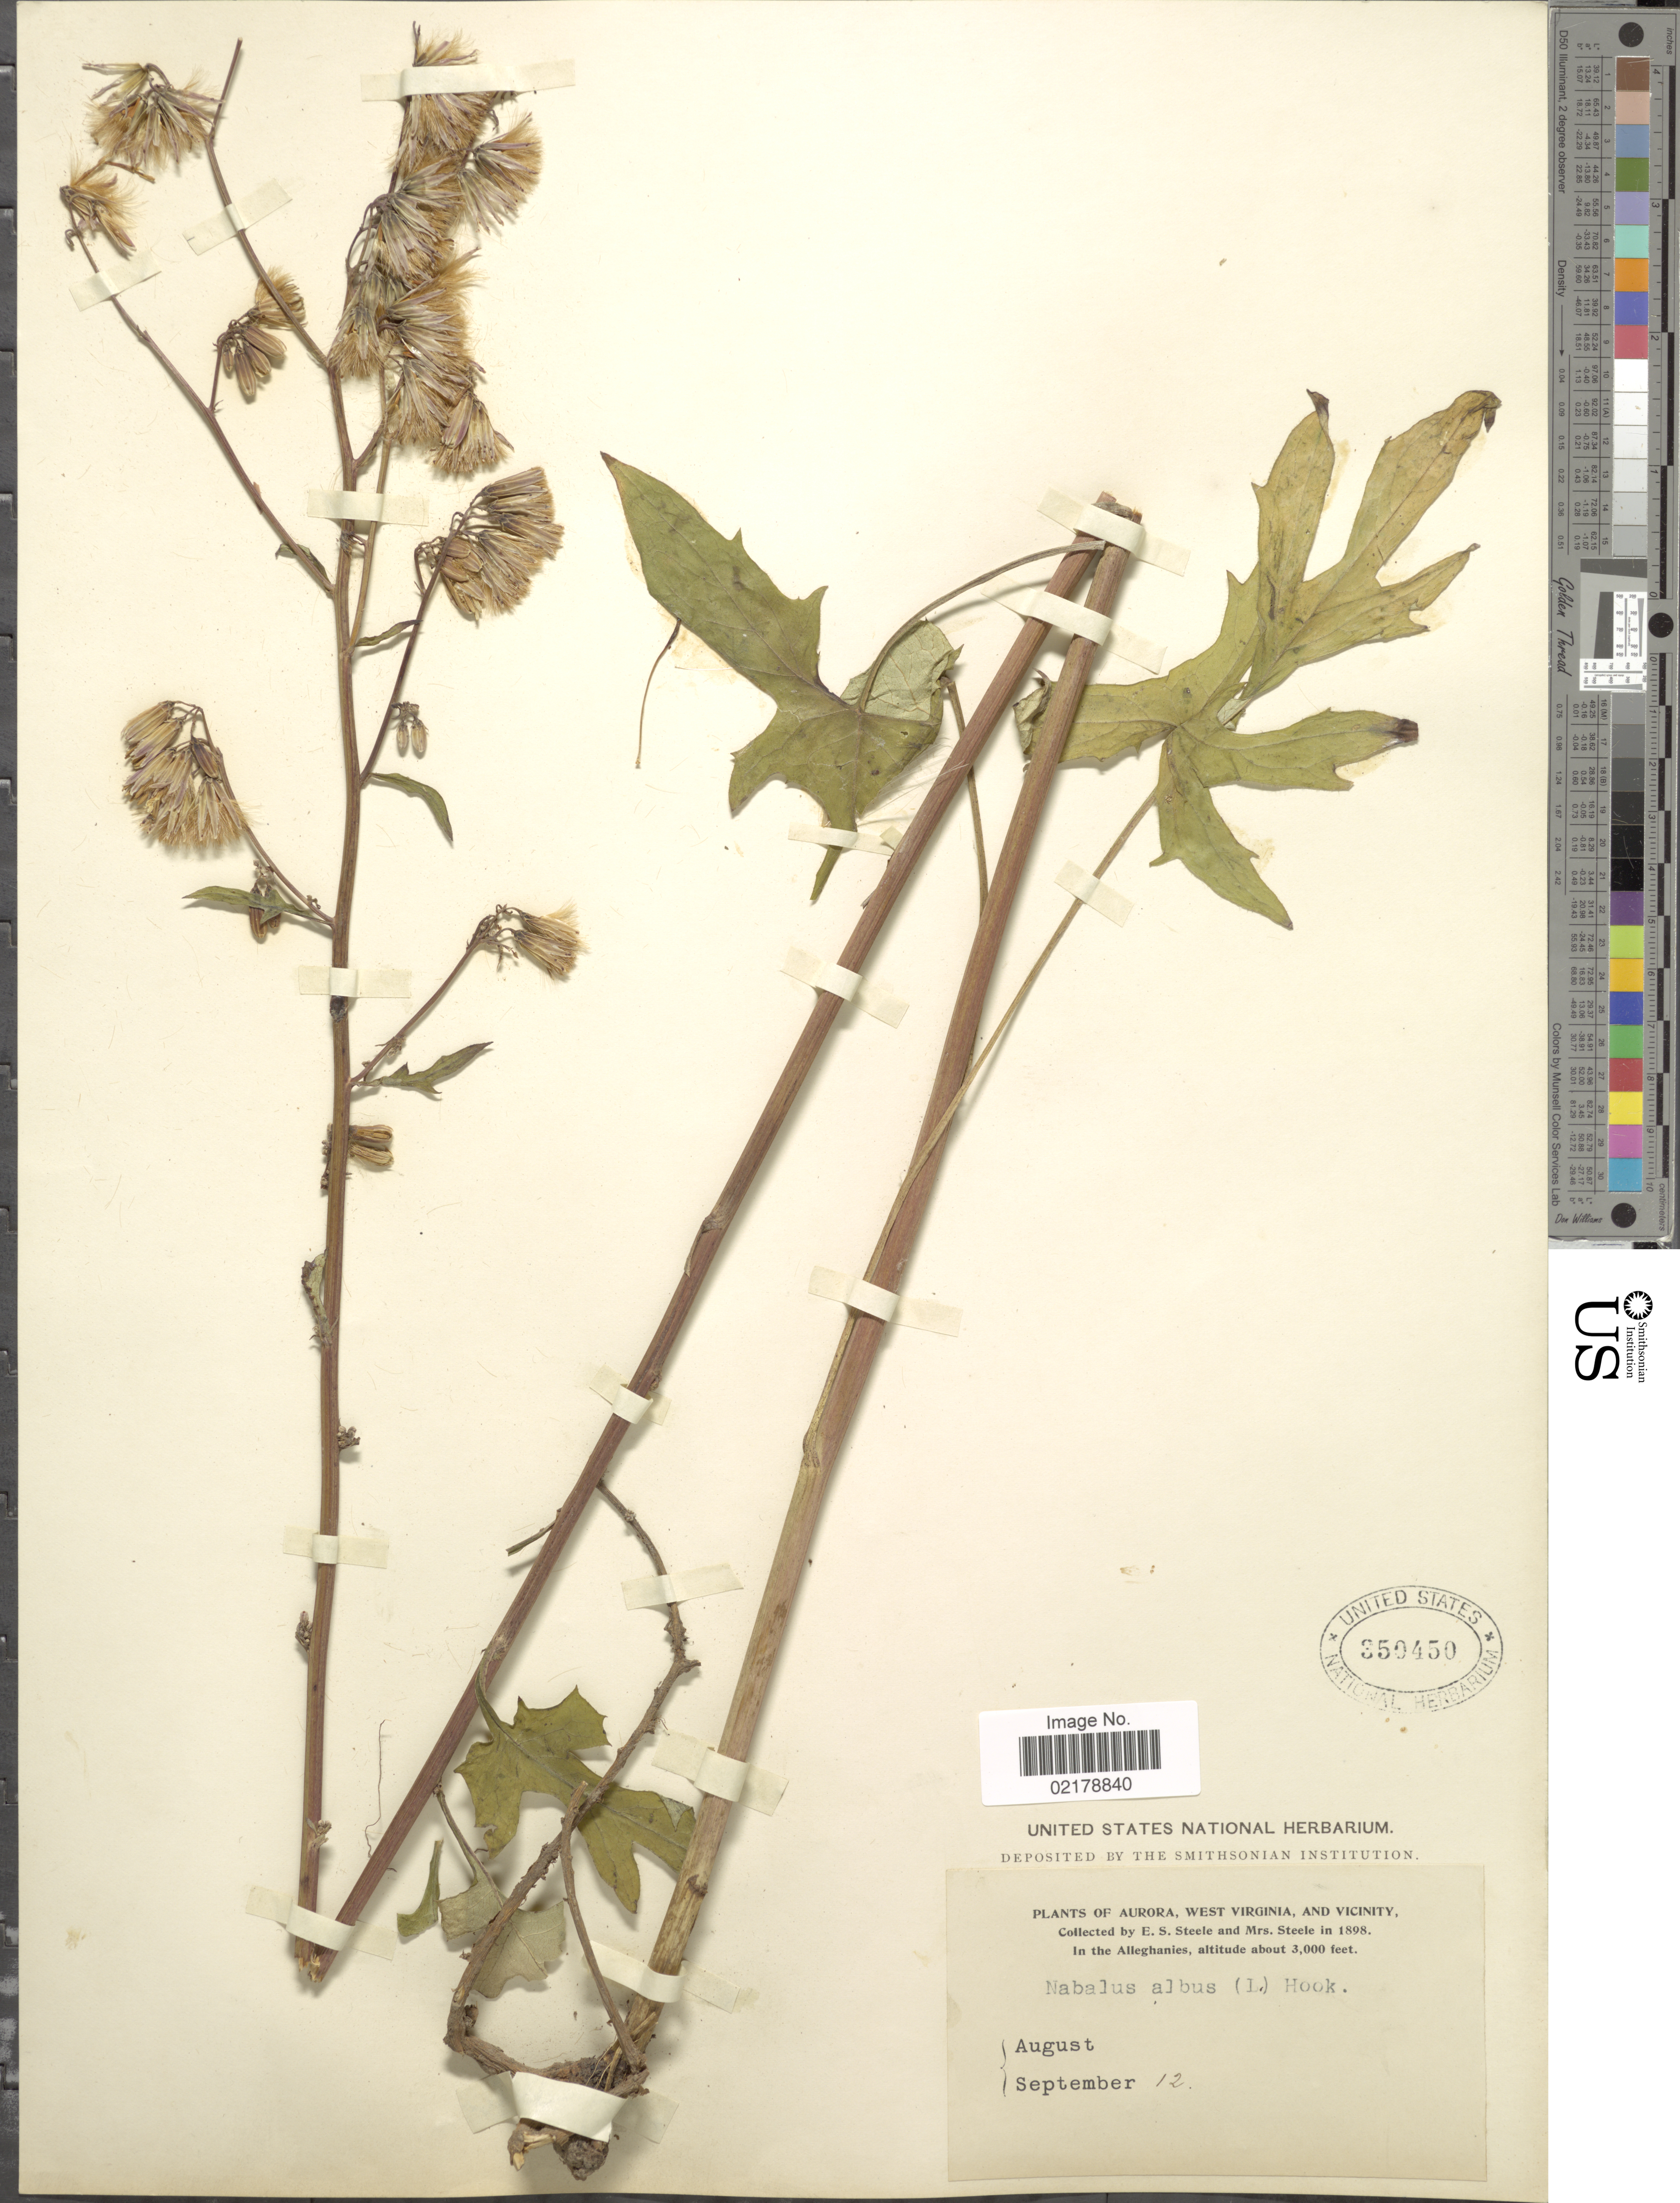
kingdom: Plantae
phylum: Tracheophyta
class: Magnoliopsida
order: Asterales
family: Asteraceae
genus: Nabalus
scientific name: Nabalus albus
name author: (L.) Hook.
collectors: E. Steele & Mrs. E. S. Steele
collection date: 1898-09-12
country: United States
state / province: West Virginia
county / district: Preston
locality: Aurora, and Vicinity, In the Alleghanies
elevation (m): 914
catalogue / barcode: US 350450